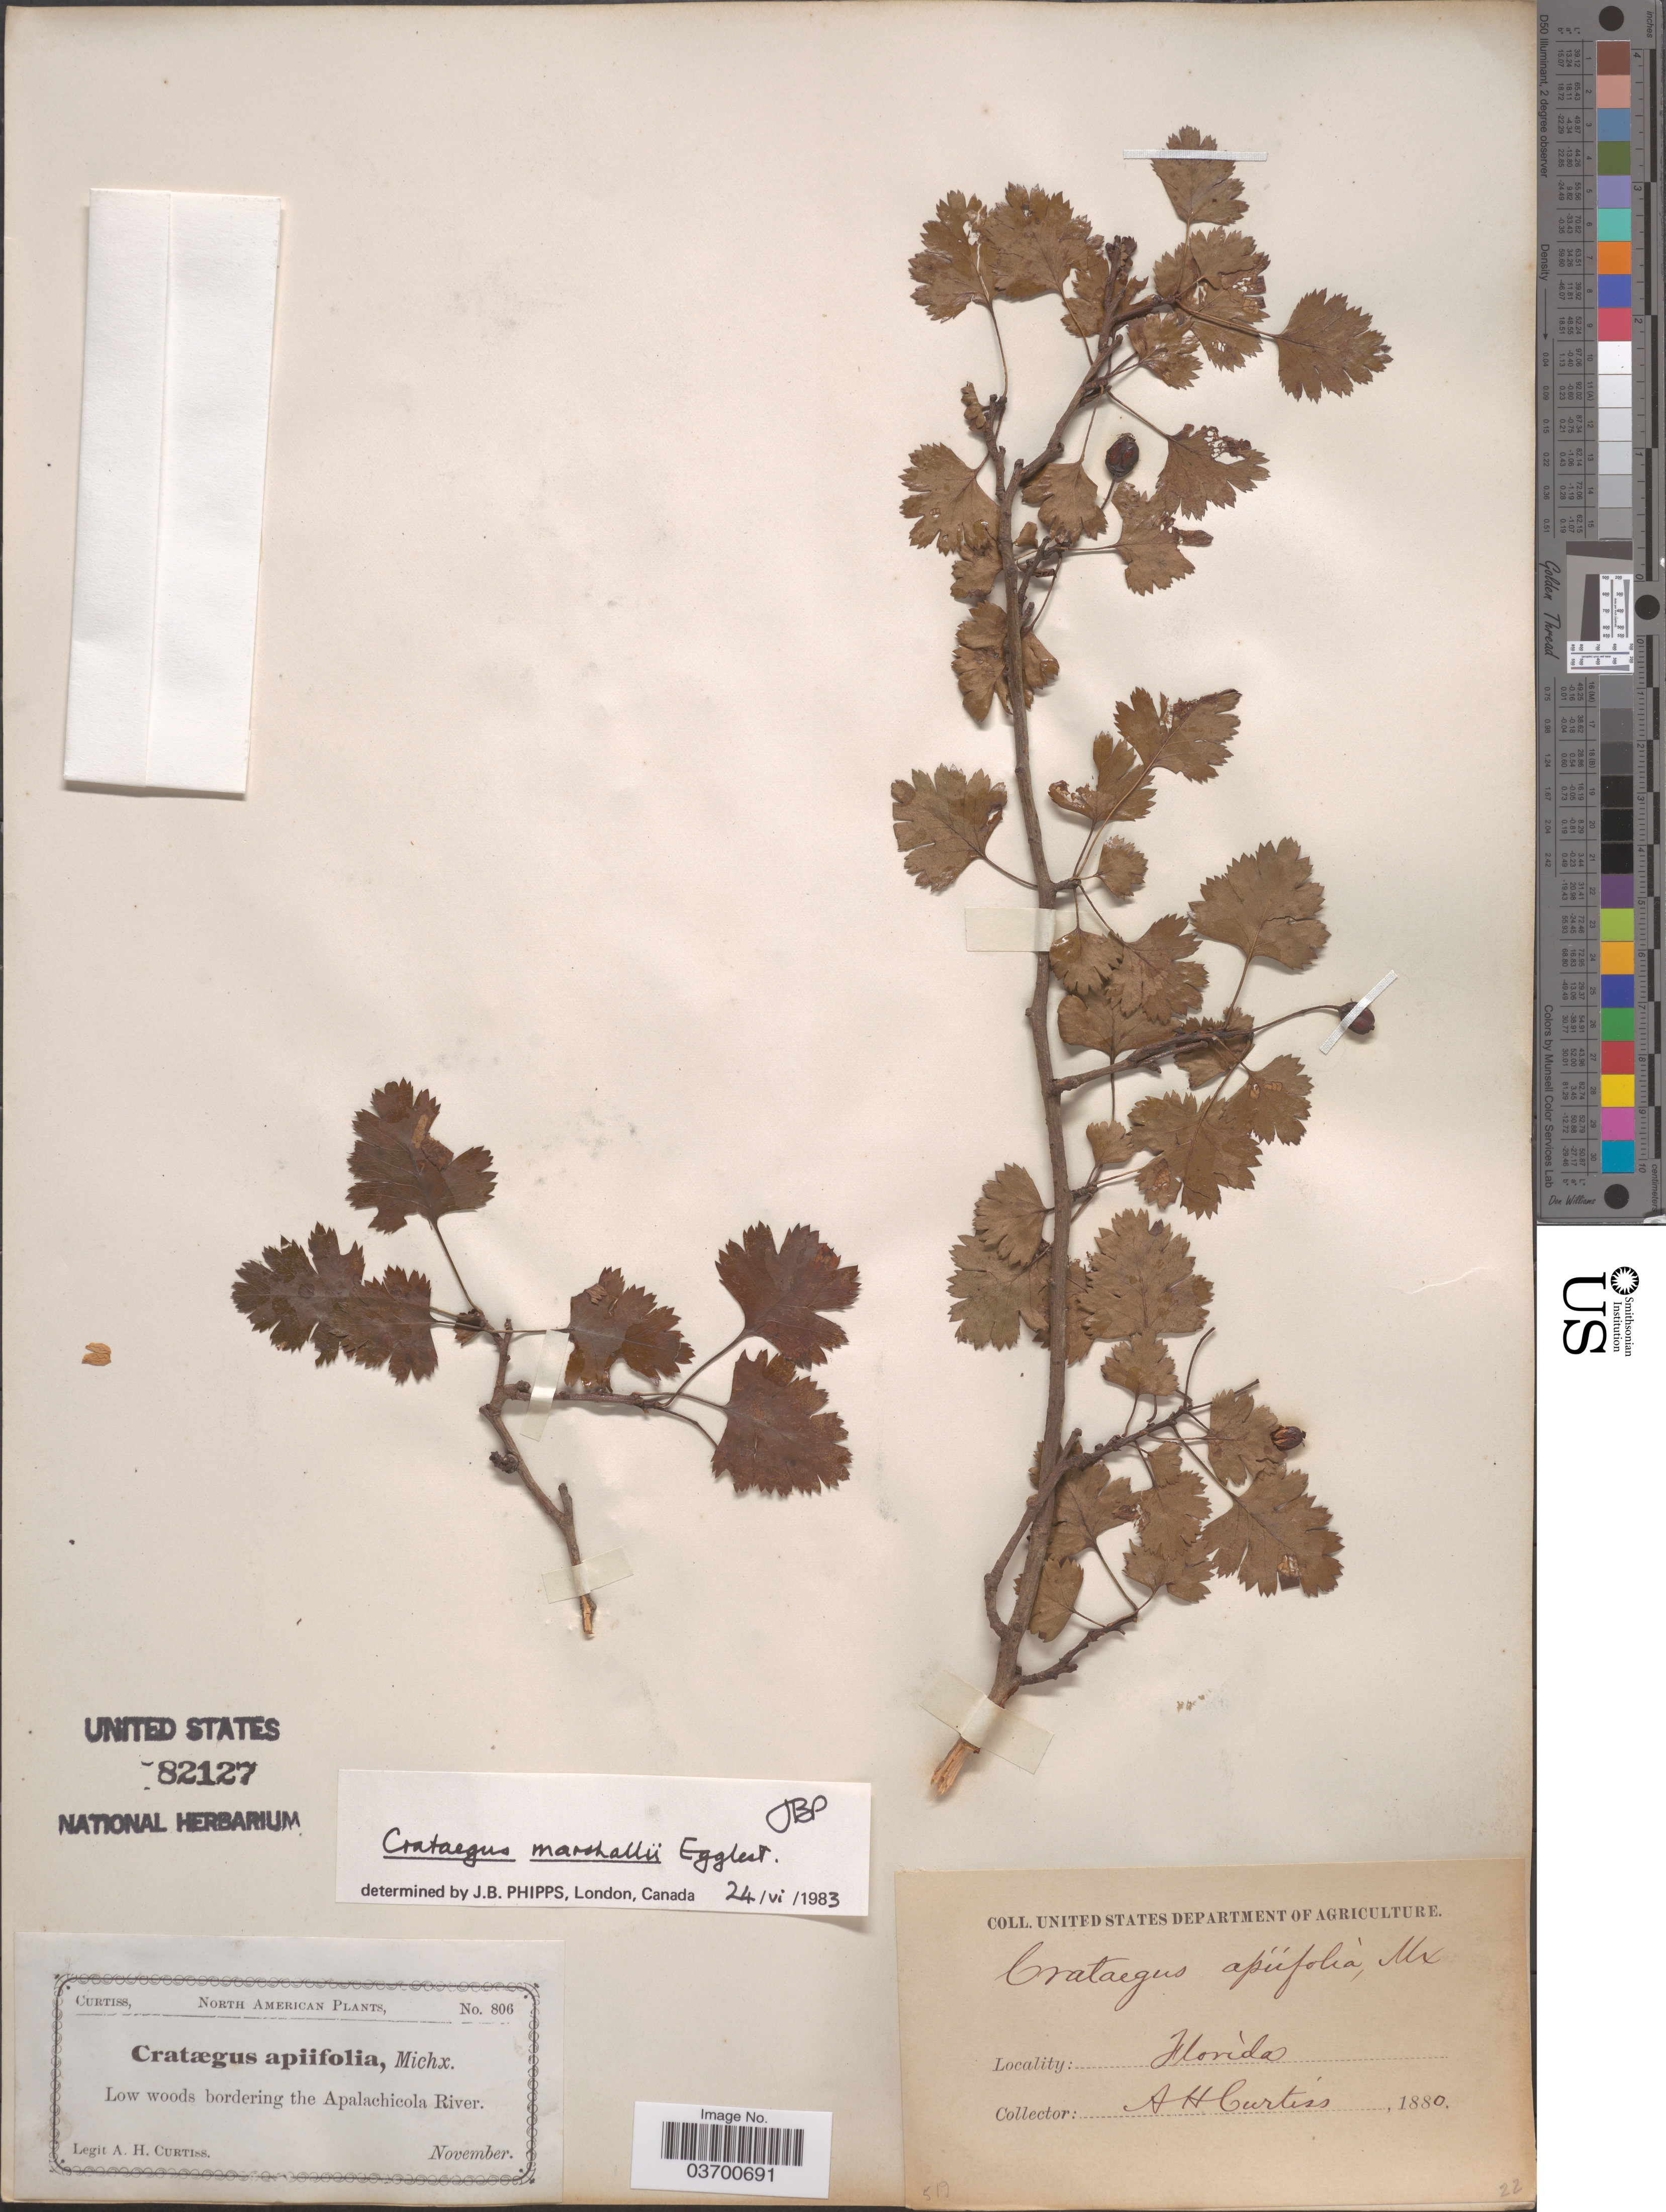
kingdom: Plantae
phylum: Tracheophyta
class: Magnoliopsida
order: Rosales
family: Rosaceae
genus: Crataegus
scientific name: Crataegus marshallii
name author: Eggl.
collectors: A. H. Curtiss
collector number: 806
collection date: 1880-11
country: United States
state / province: Florida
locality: Low woods bordering the Apalachicola River.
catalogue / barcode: US 82127